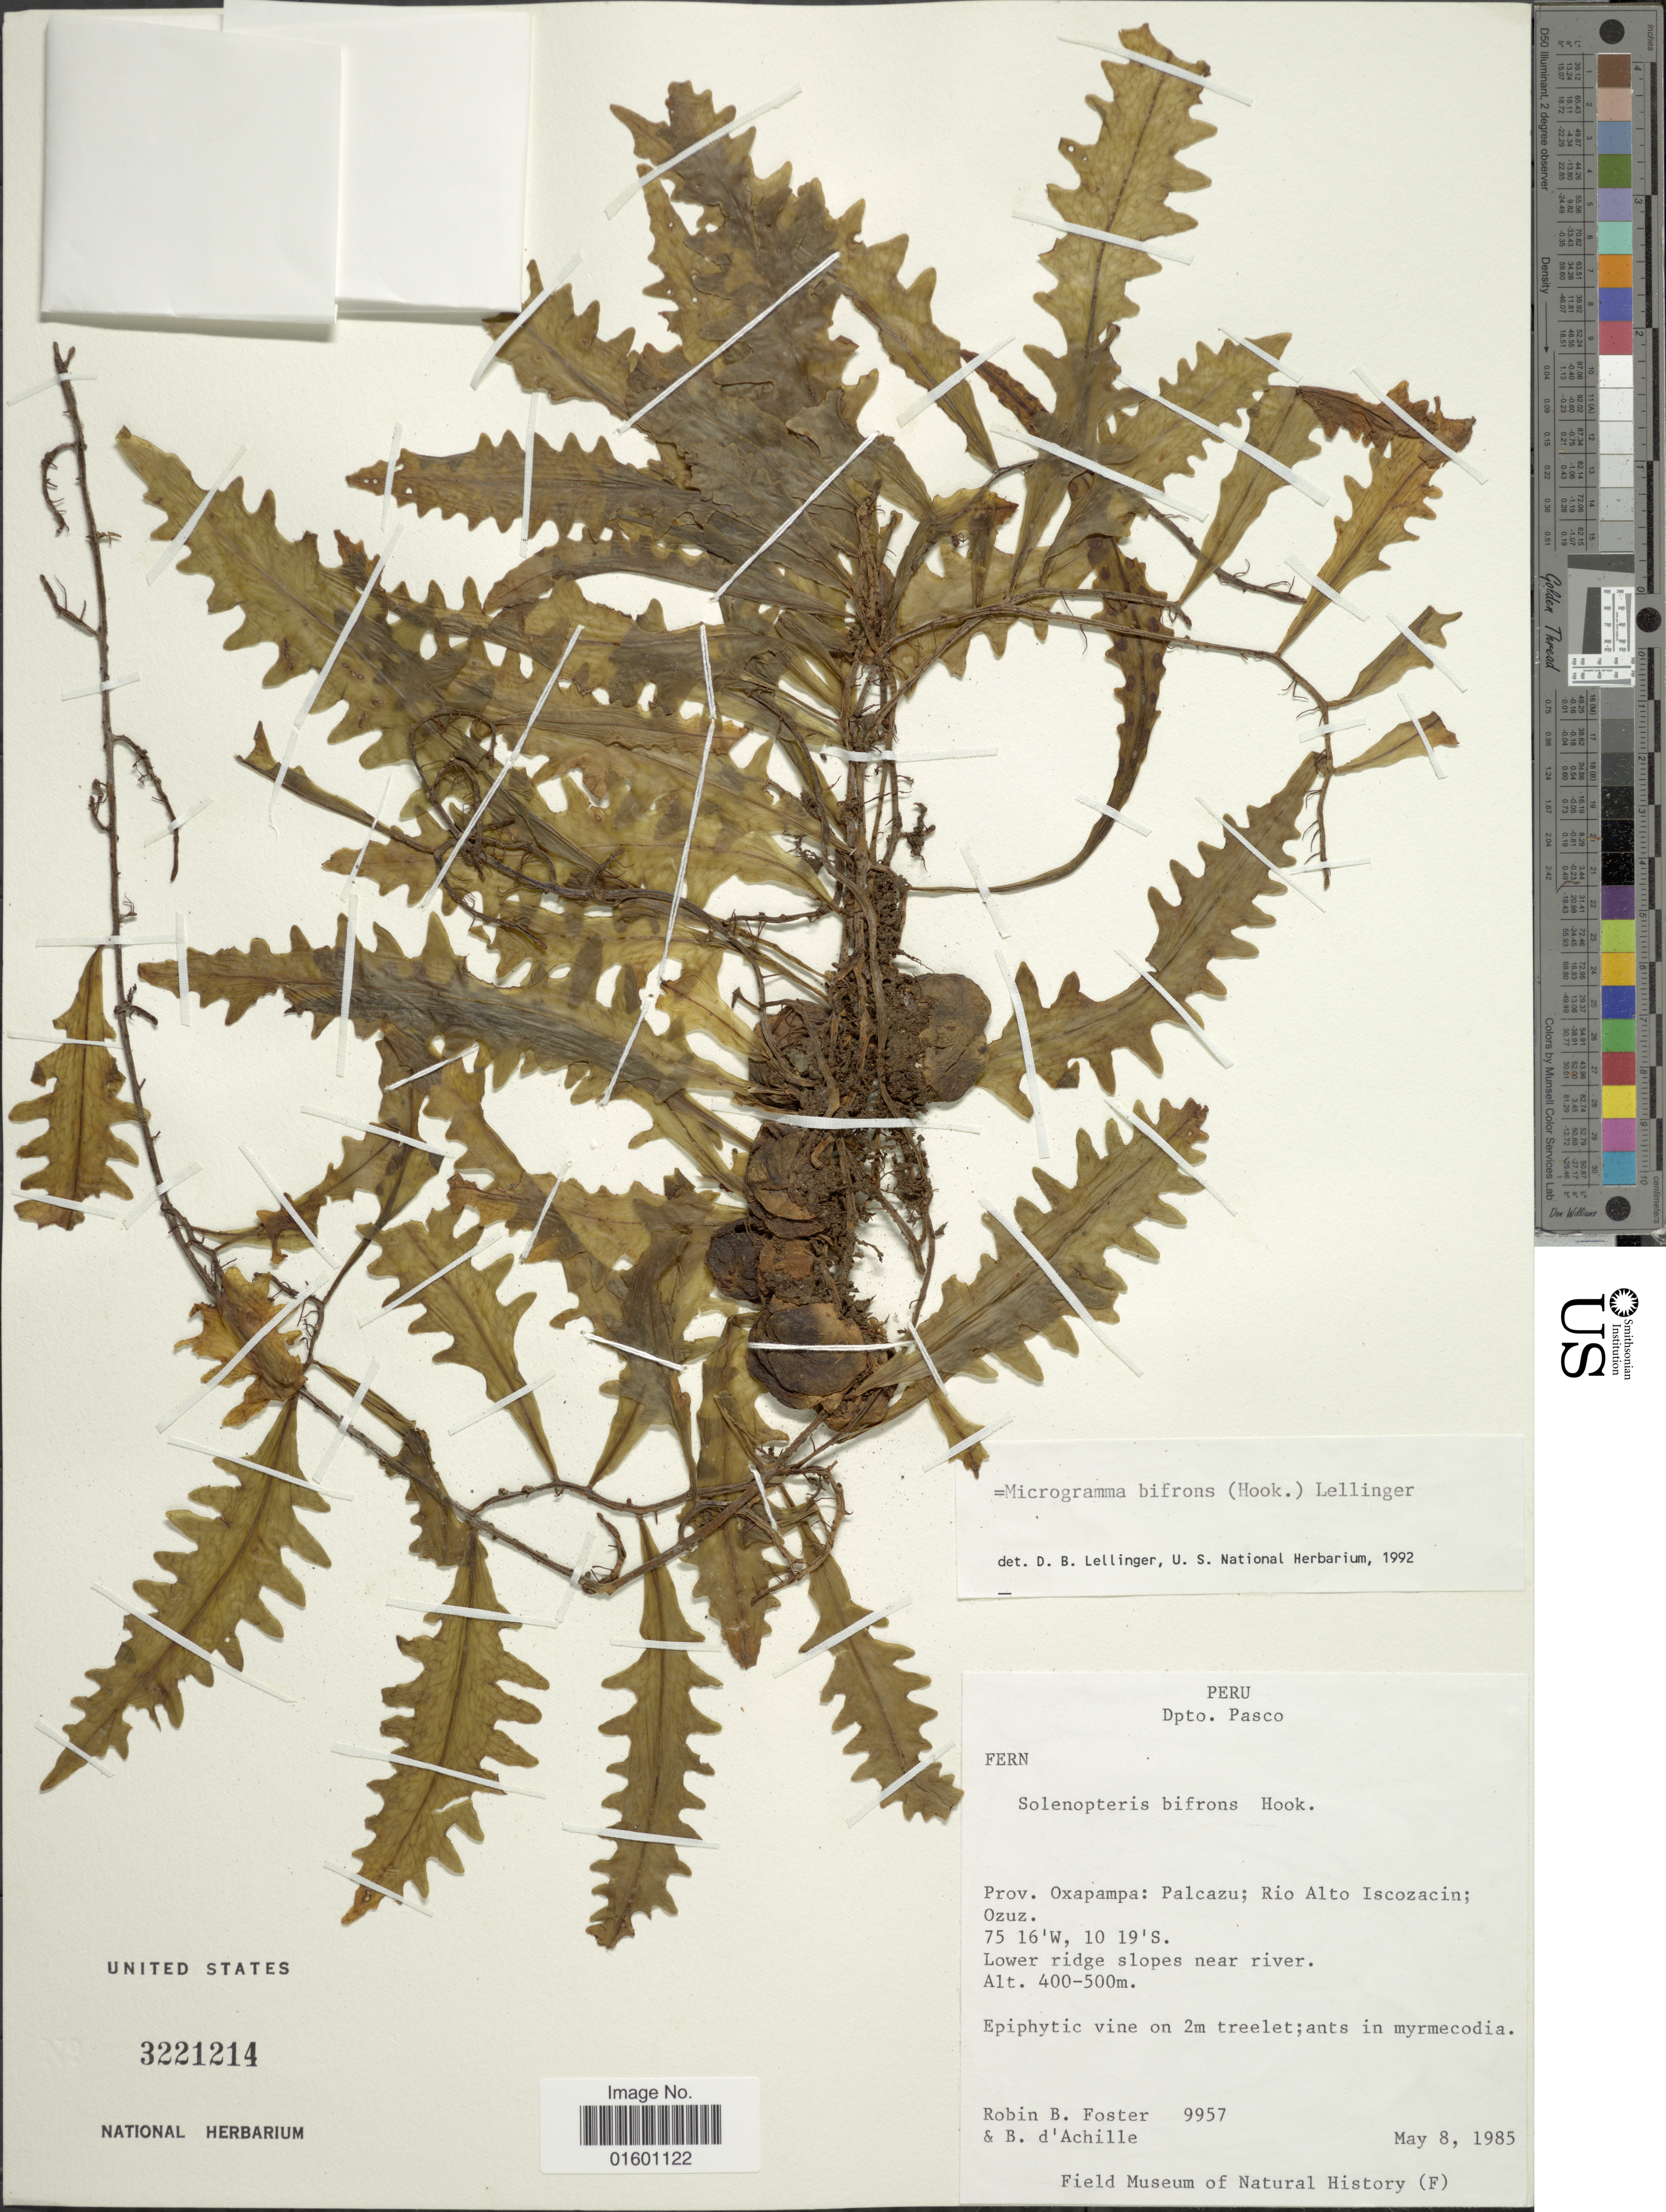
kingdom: Plantae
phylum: Tracheophyta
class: Polypodiopsida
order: Polypodiales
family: Polypodiaceae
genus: Microgramma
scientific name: Microgramma bifrons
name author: (Hook.) Lellinger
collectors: R. B. Foster & B. d'Achille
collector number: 9957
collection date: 1985-05-08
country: Peru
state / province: Pasco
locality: Prov. Oxapampa: Palcazu: Rio Alto Iscozacin; Ozuz, lower ridge slopes near river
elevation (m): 400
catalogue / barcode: US 3221214